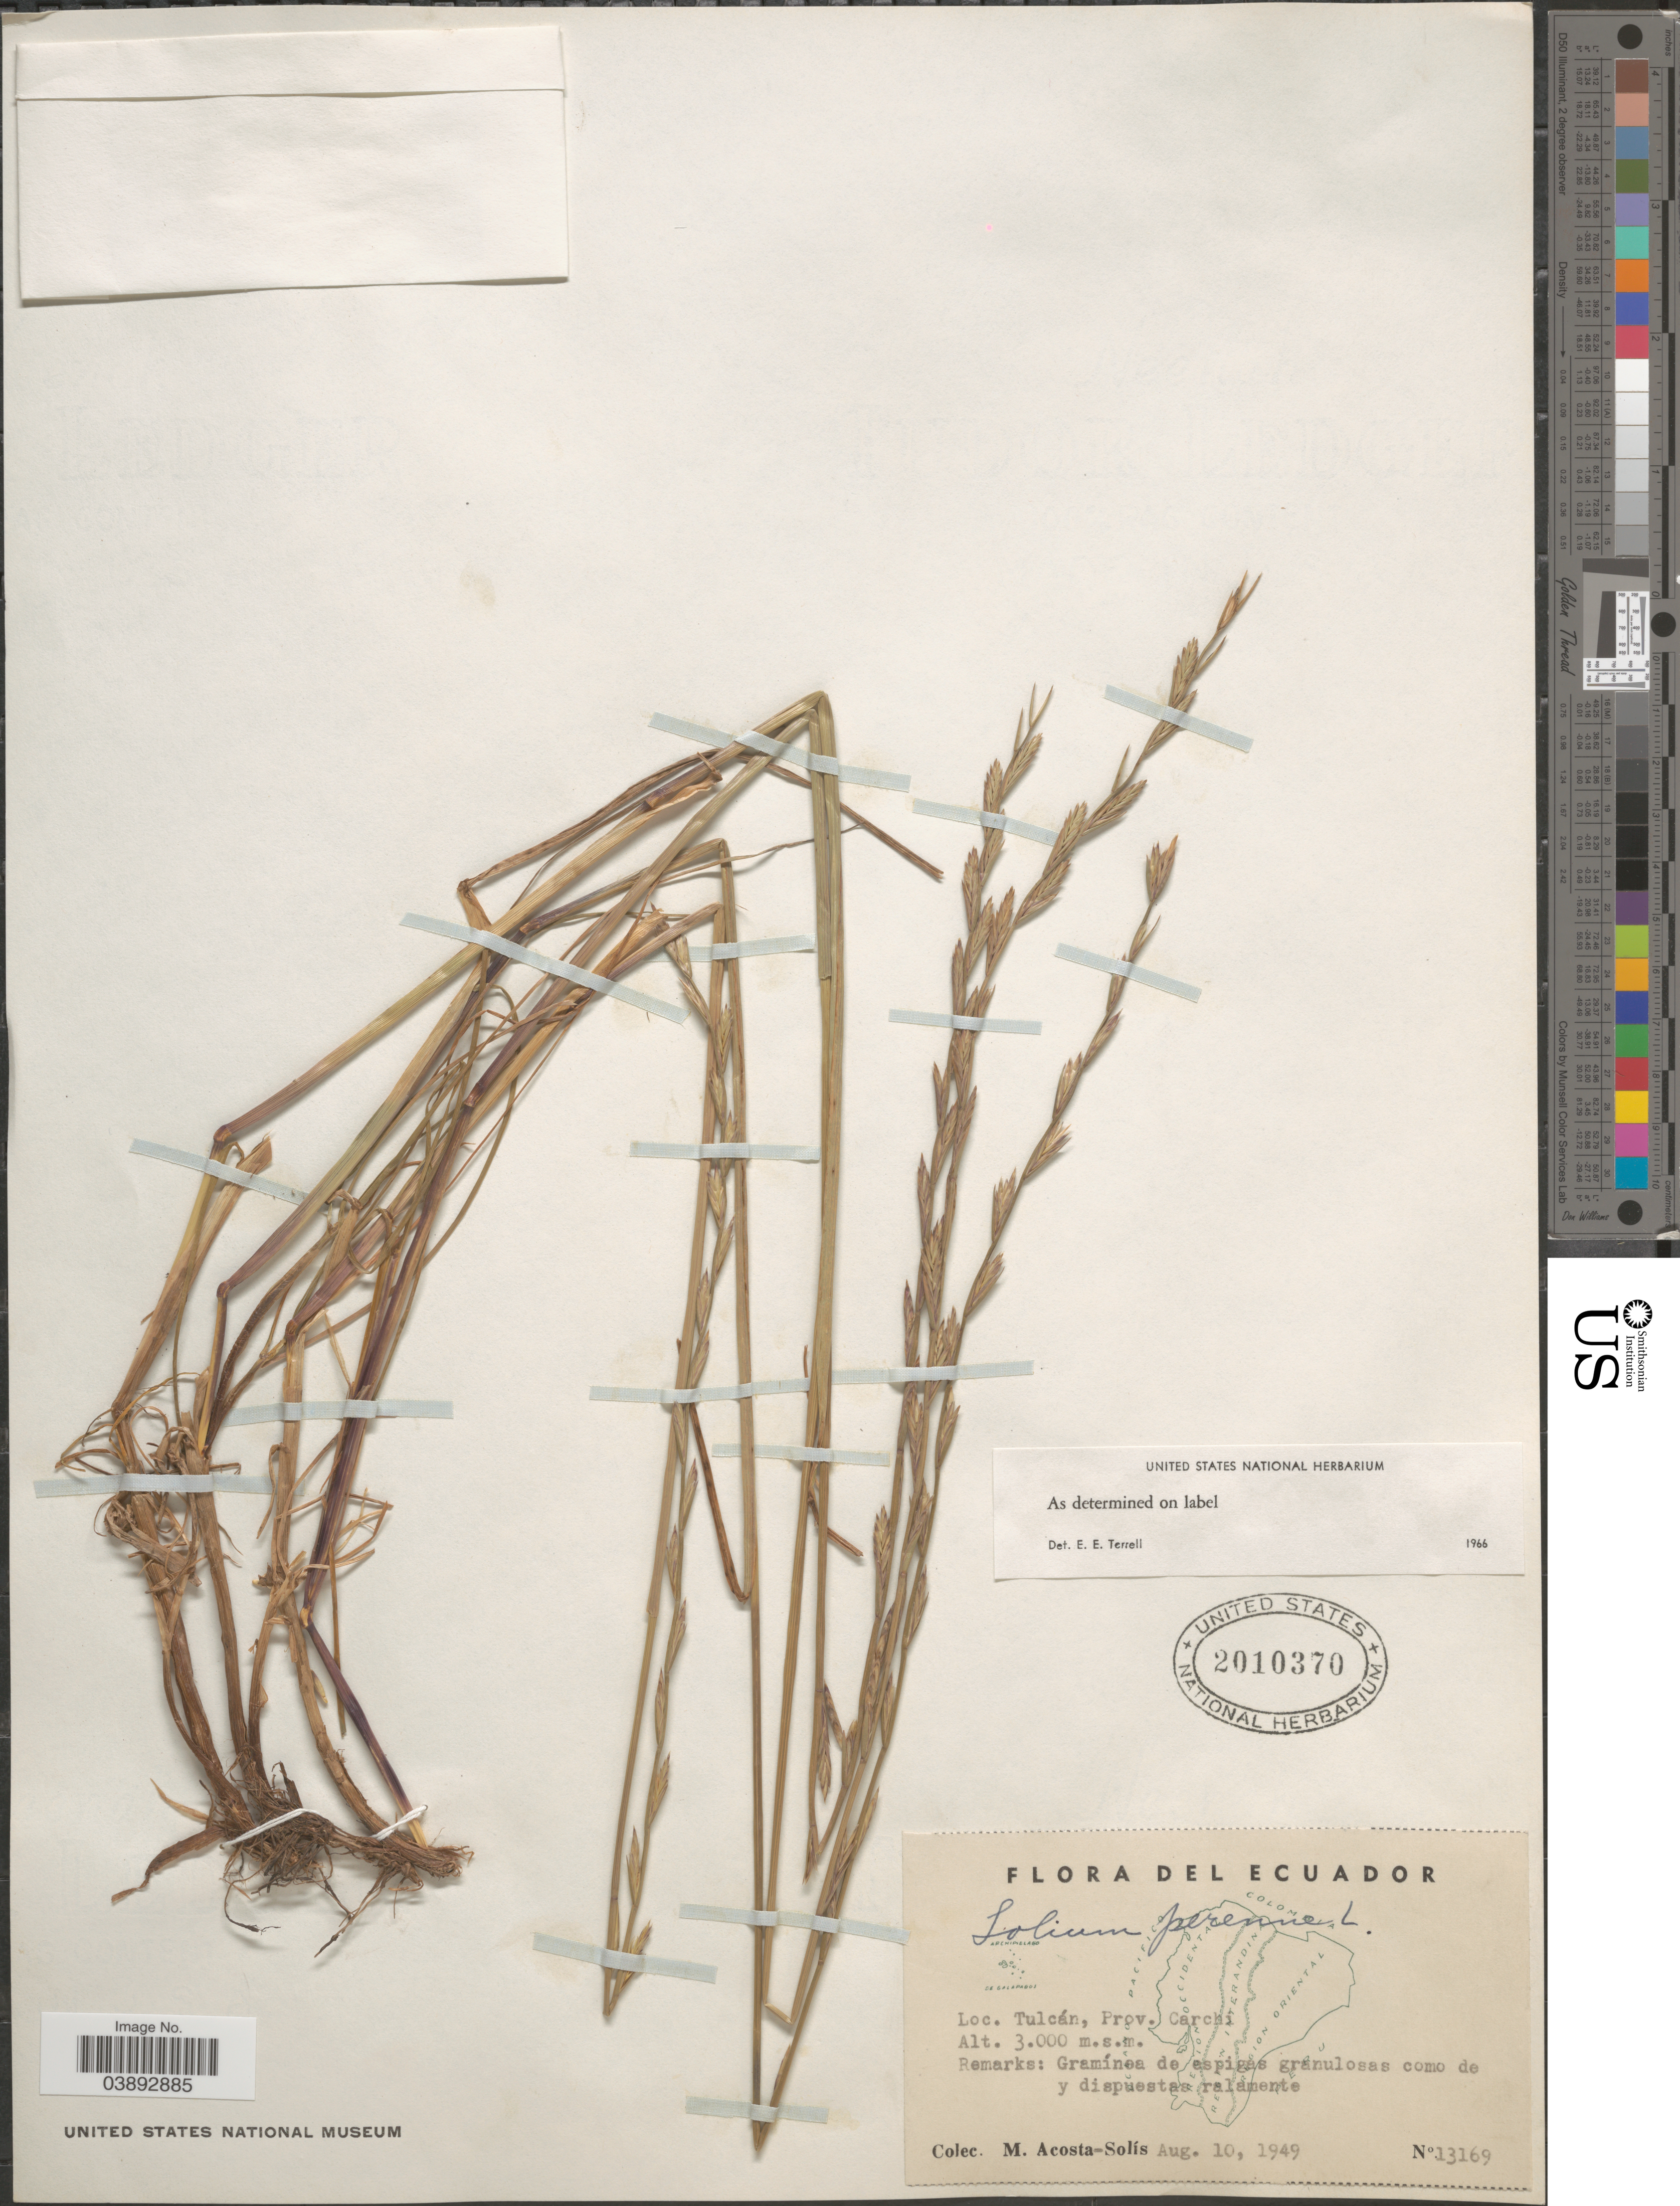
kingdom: Plantae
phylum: Tracheophyta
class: Liliopsida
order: Poales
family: Poaceae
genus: Lolium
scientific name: Lolium perenne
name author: L.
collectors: M. Acosta Solis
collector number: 13169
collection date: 1949-08-10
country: Ecuador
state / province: Carchi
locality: Tulcán.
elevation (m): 3000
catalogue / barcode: US 2010370